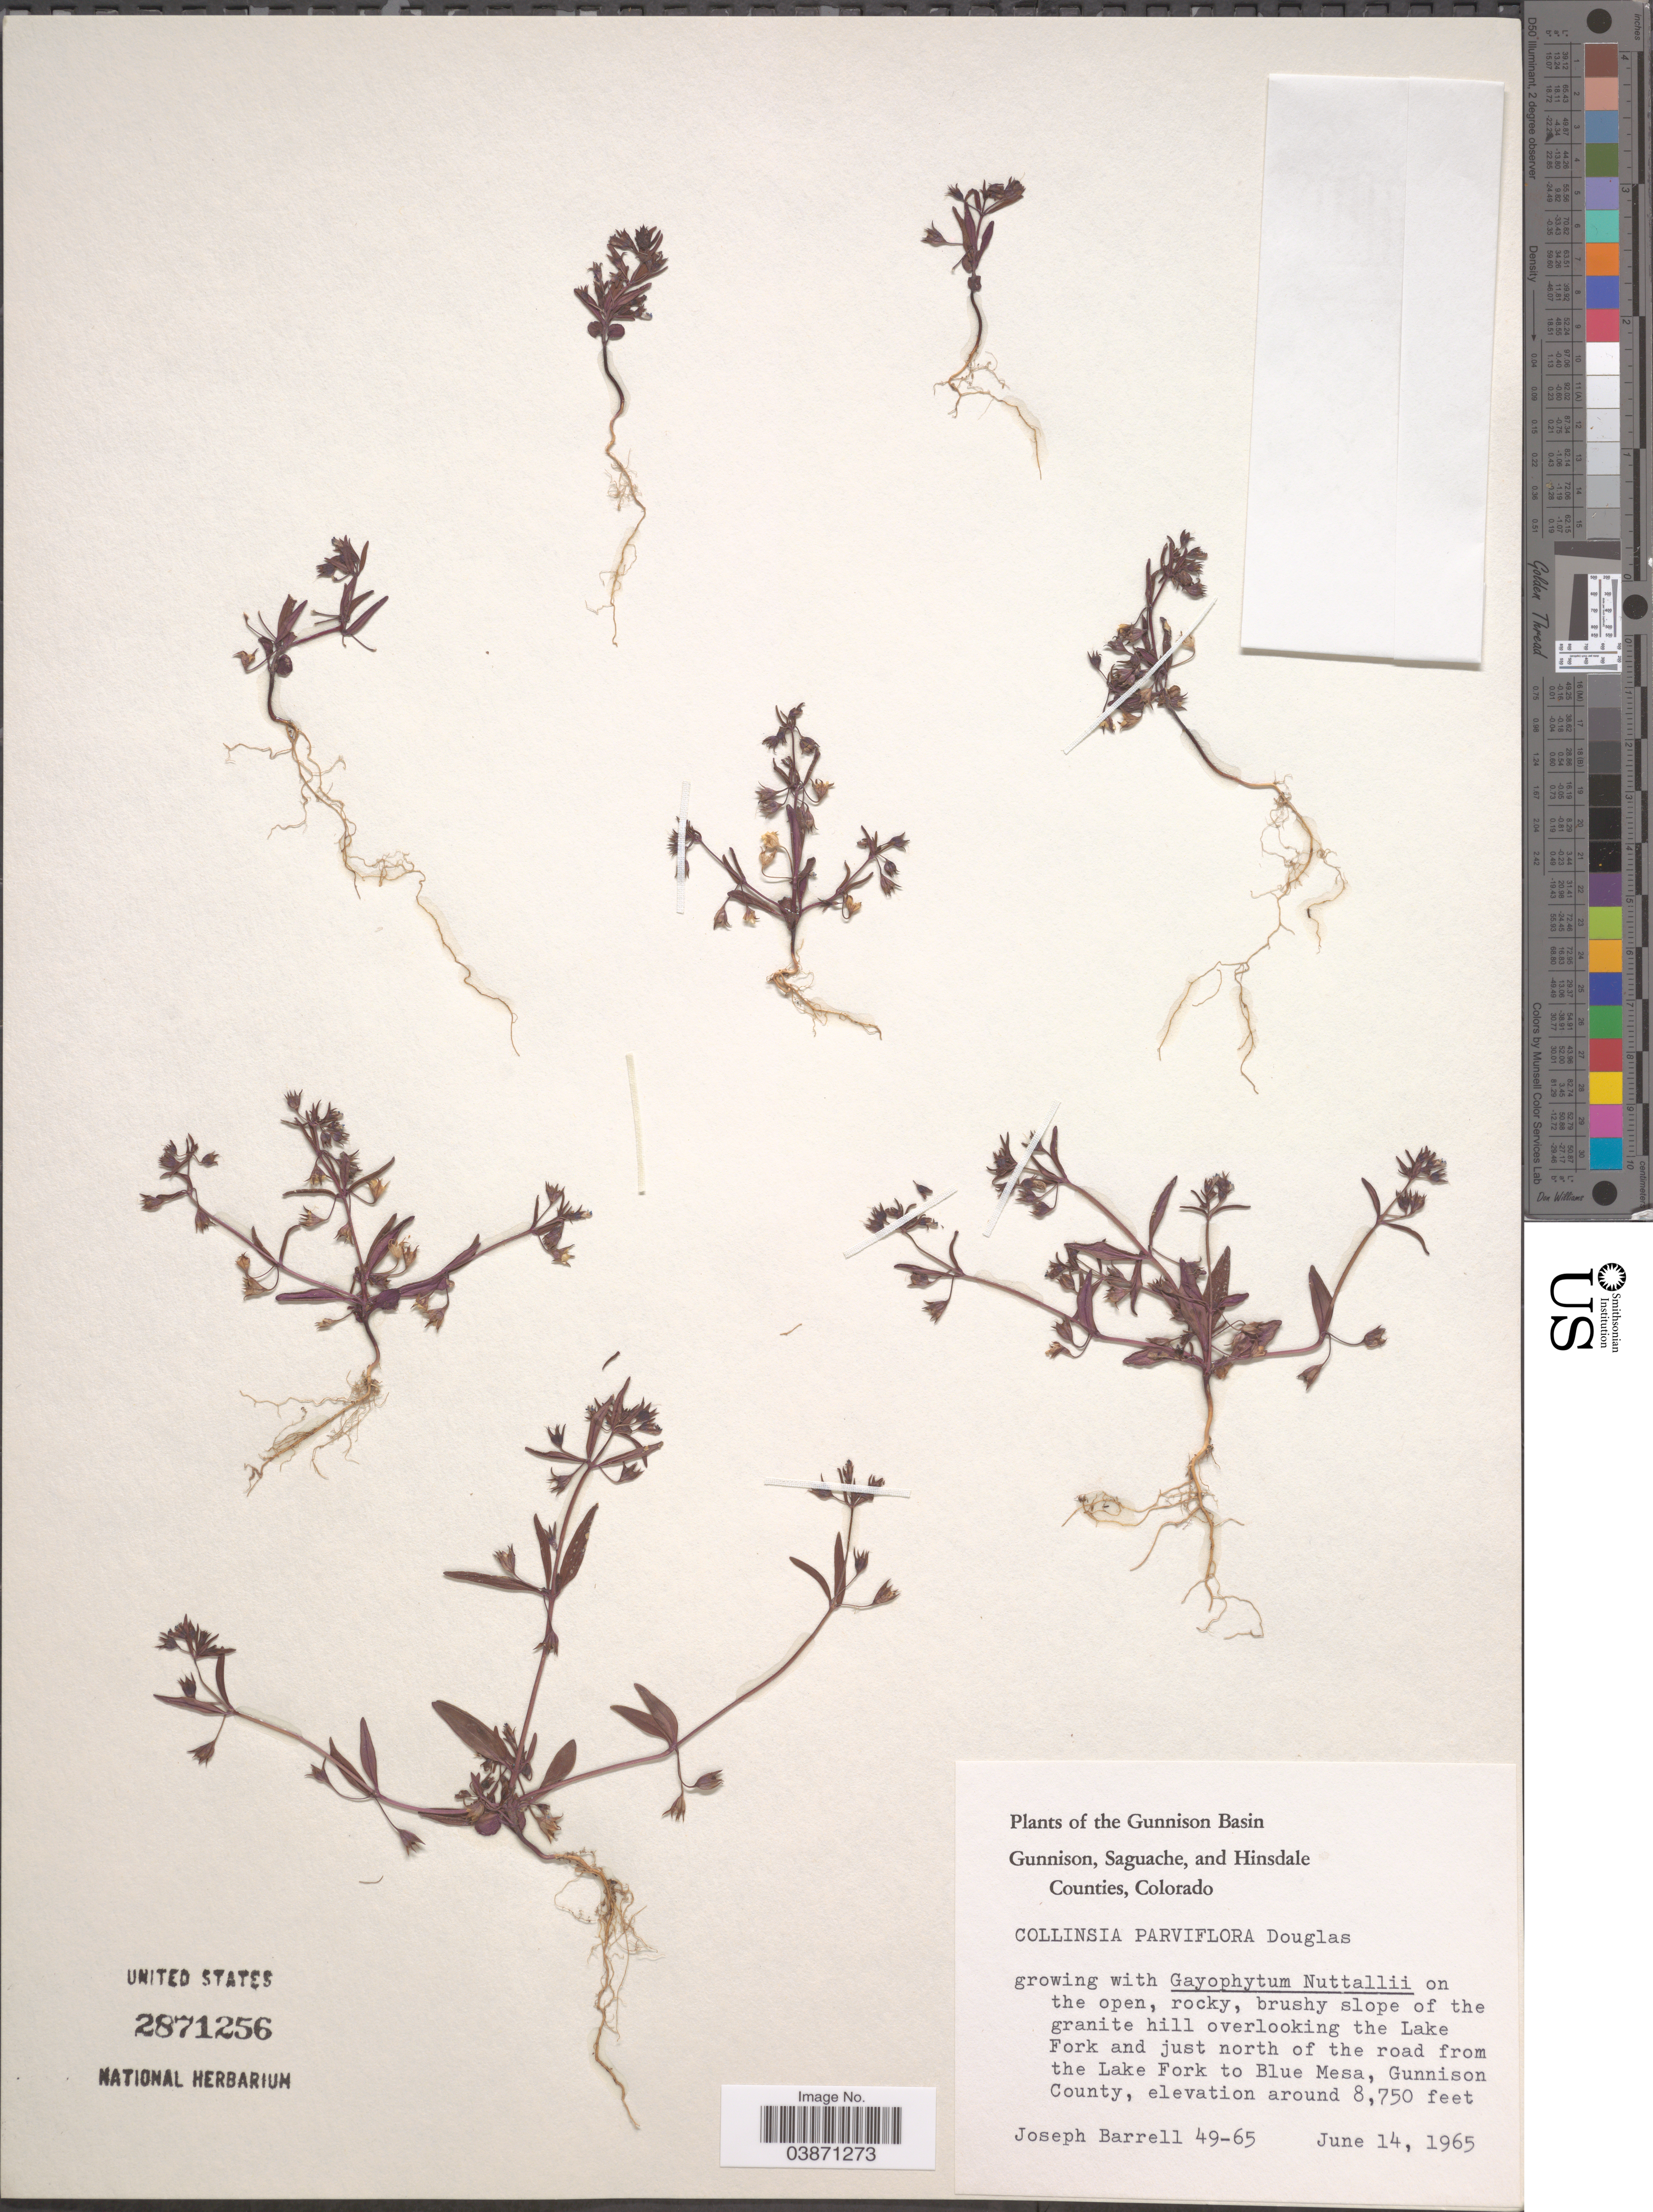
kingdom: Plantae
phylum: Tracheophyta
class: Magnoliopsida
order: Lamiales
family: Plantaginaceae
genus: Collinsia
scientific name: Collinsia parviflora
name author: Douglas ex Lindl.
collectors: J. Barrell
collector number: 49-65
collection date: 1965-06-14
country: United States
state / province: Colorado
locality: The Gunnison Basin. On the open, rocky, brushy slope of the granite hill overlooking the Lake Fork and just north of the road from the Lake Fork to Blue Mesa, Gunnison County.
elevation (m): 2667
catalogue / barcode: US 2871256